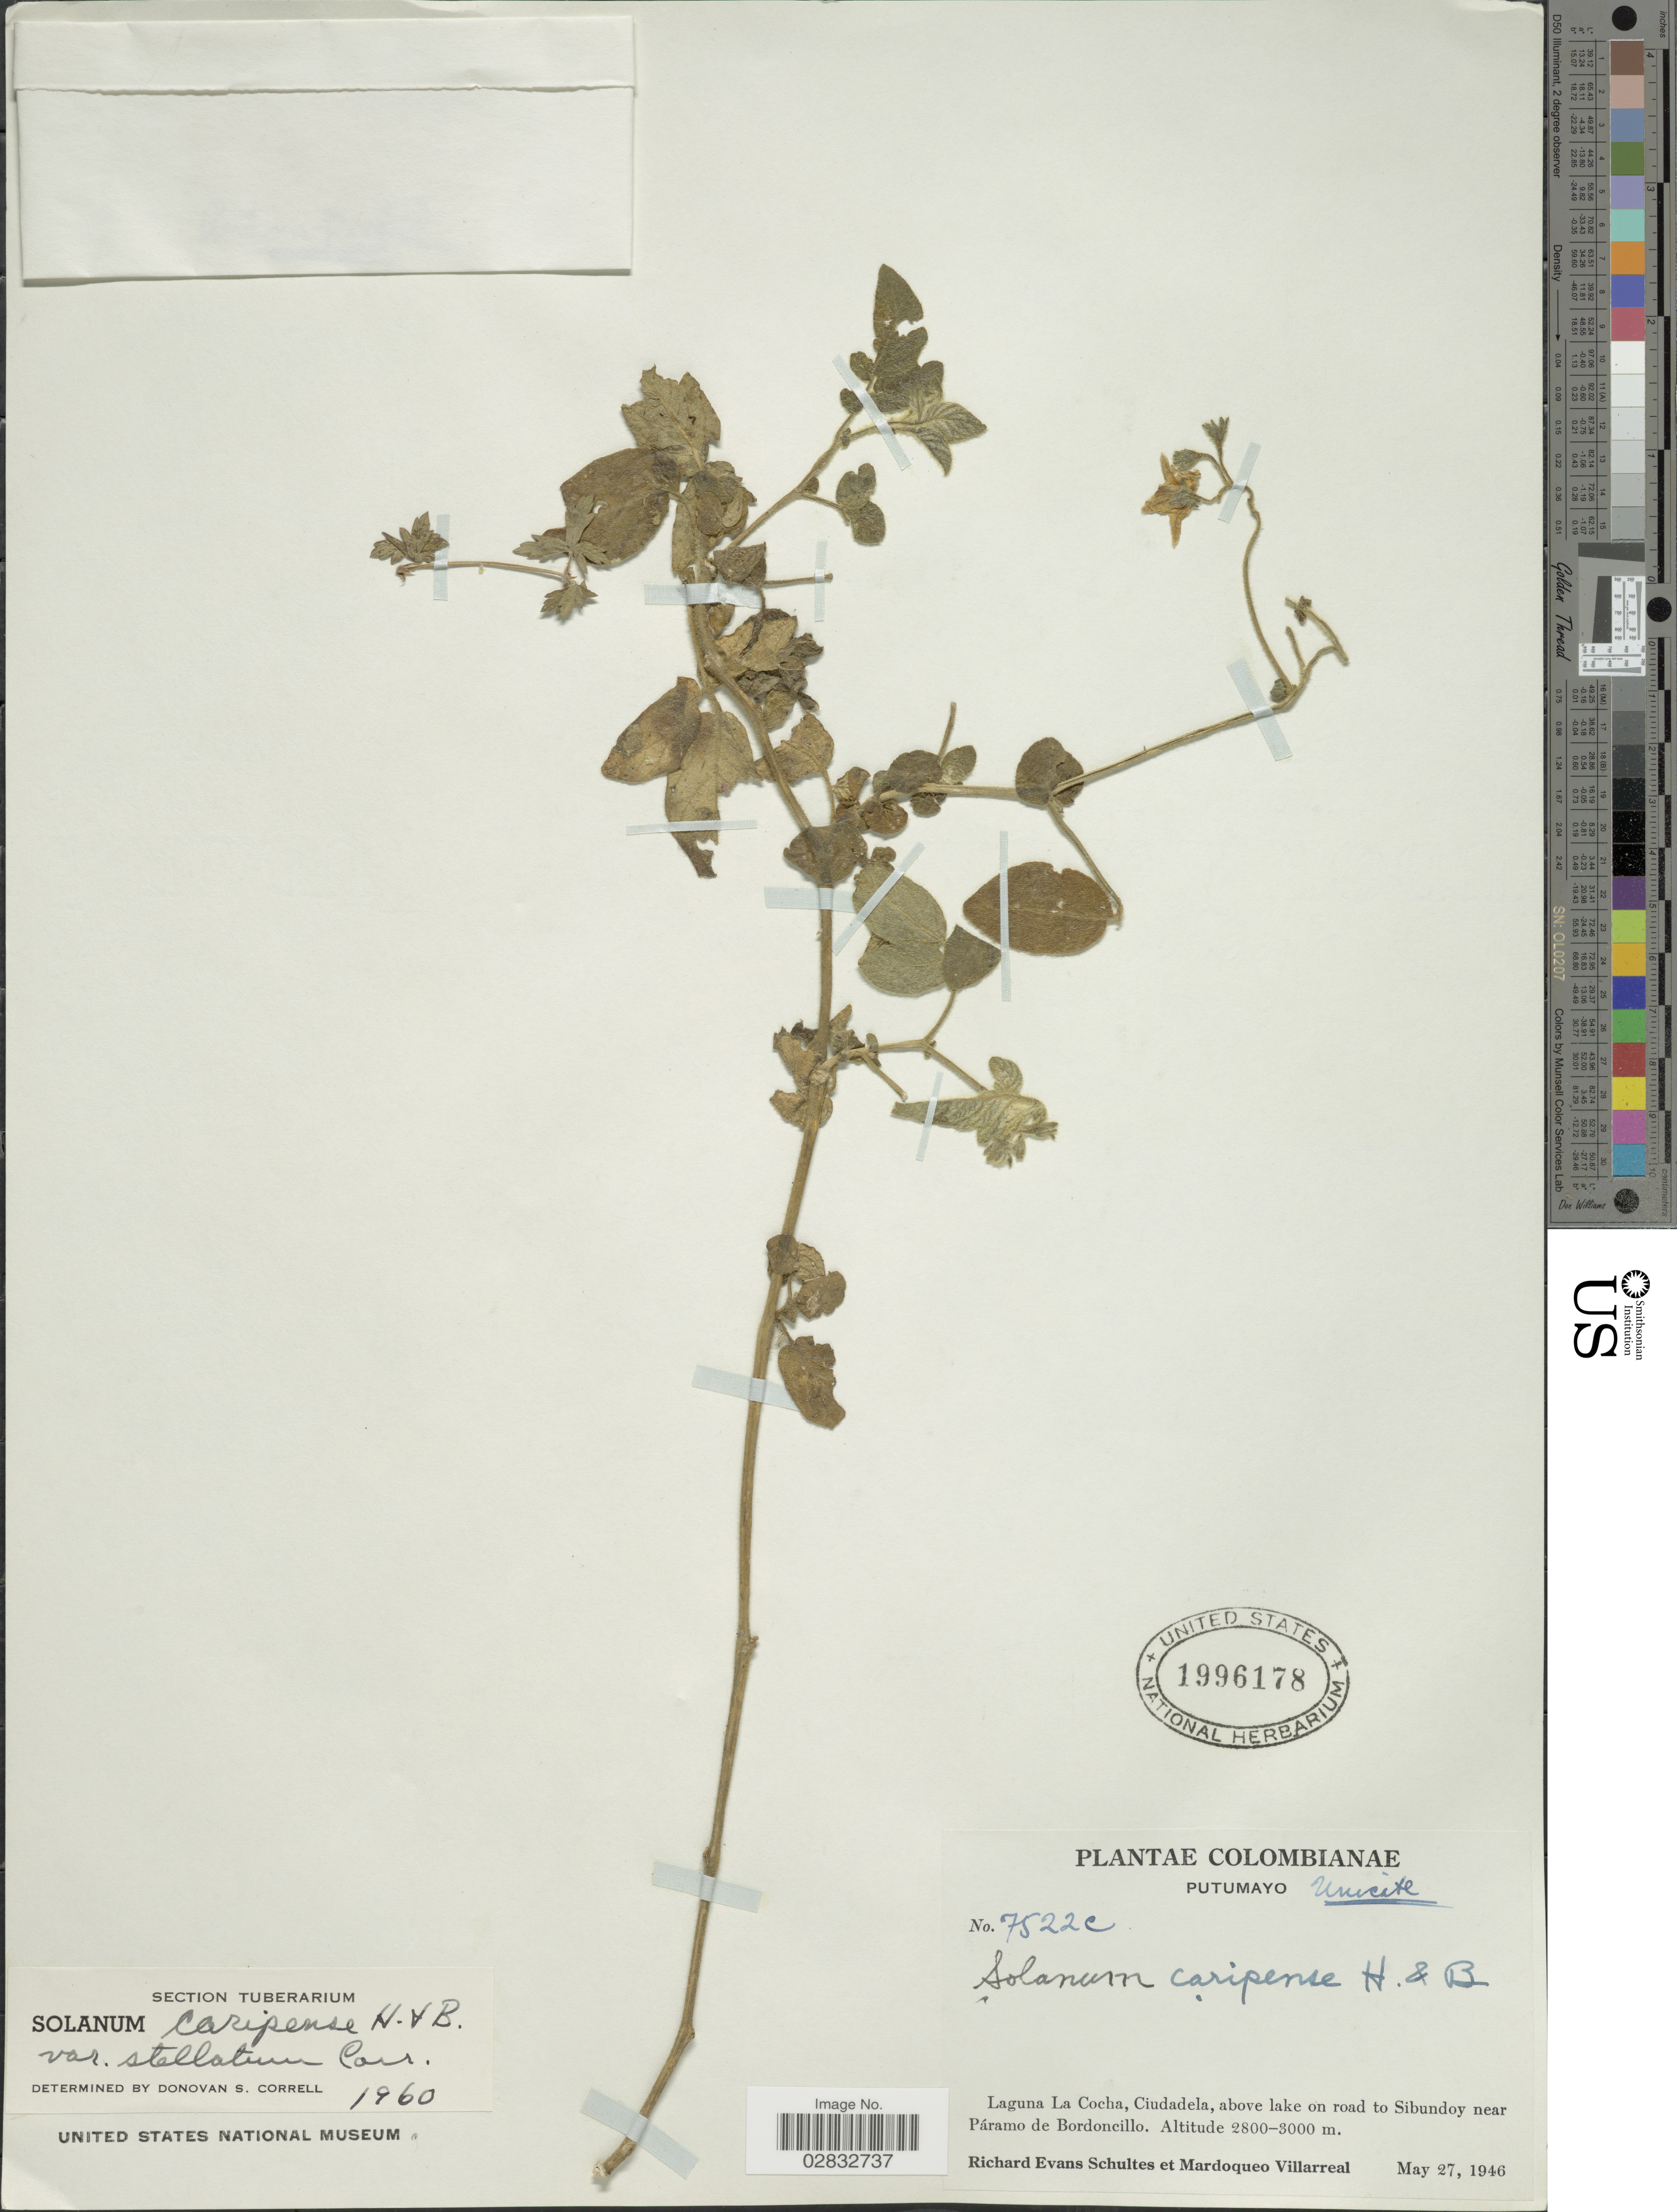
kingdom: Plantae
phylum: Tracheophyta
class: Magnoliopsida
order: Solanales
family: Solanaceae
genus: Solanum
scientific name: Solanum caripense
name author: Humb. & Bonpl. ex Dunal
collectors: R. E. Schultes & M. Villarreal V.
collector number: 7522c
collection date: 1946-05-27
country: Colombia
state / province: Putumayo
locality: Laguna La Cocha, Ciudadela, above lake on road to Sibundoy near Páramo de Bordoncillo.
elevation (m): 2800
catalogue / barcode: US 1996178